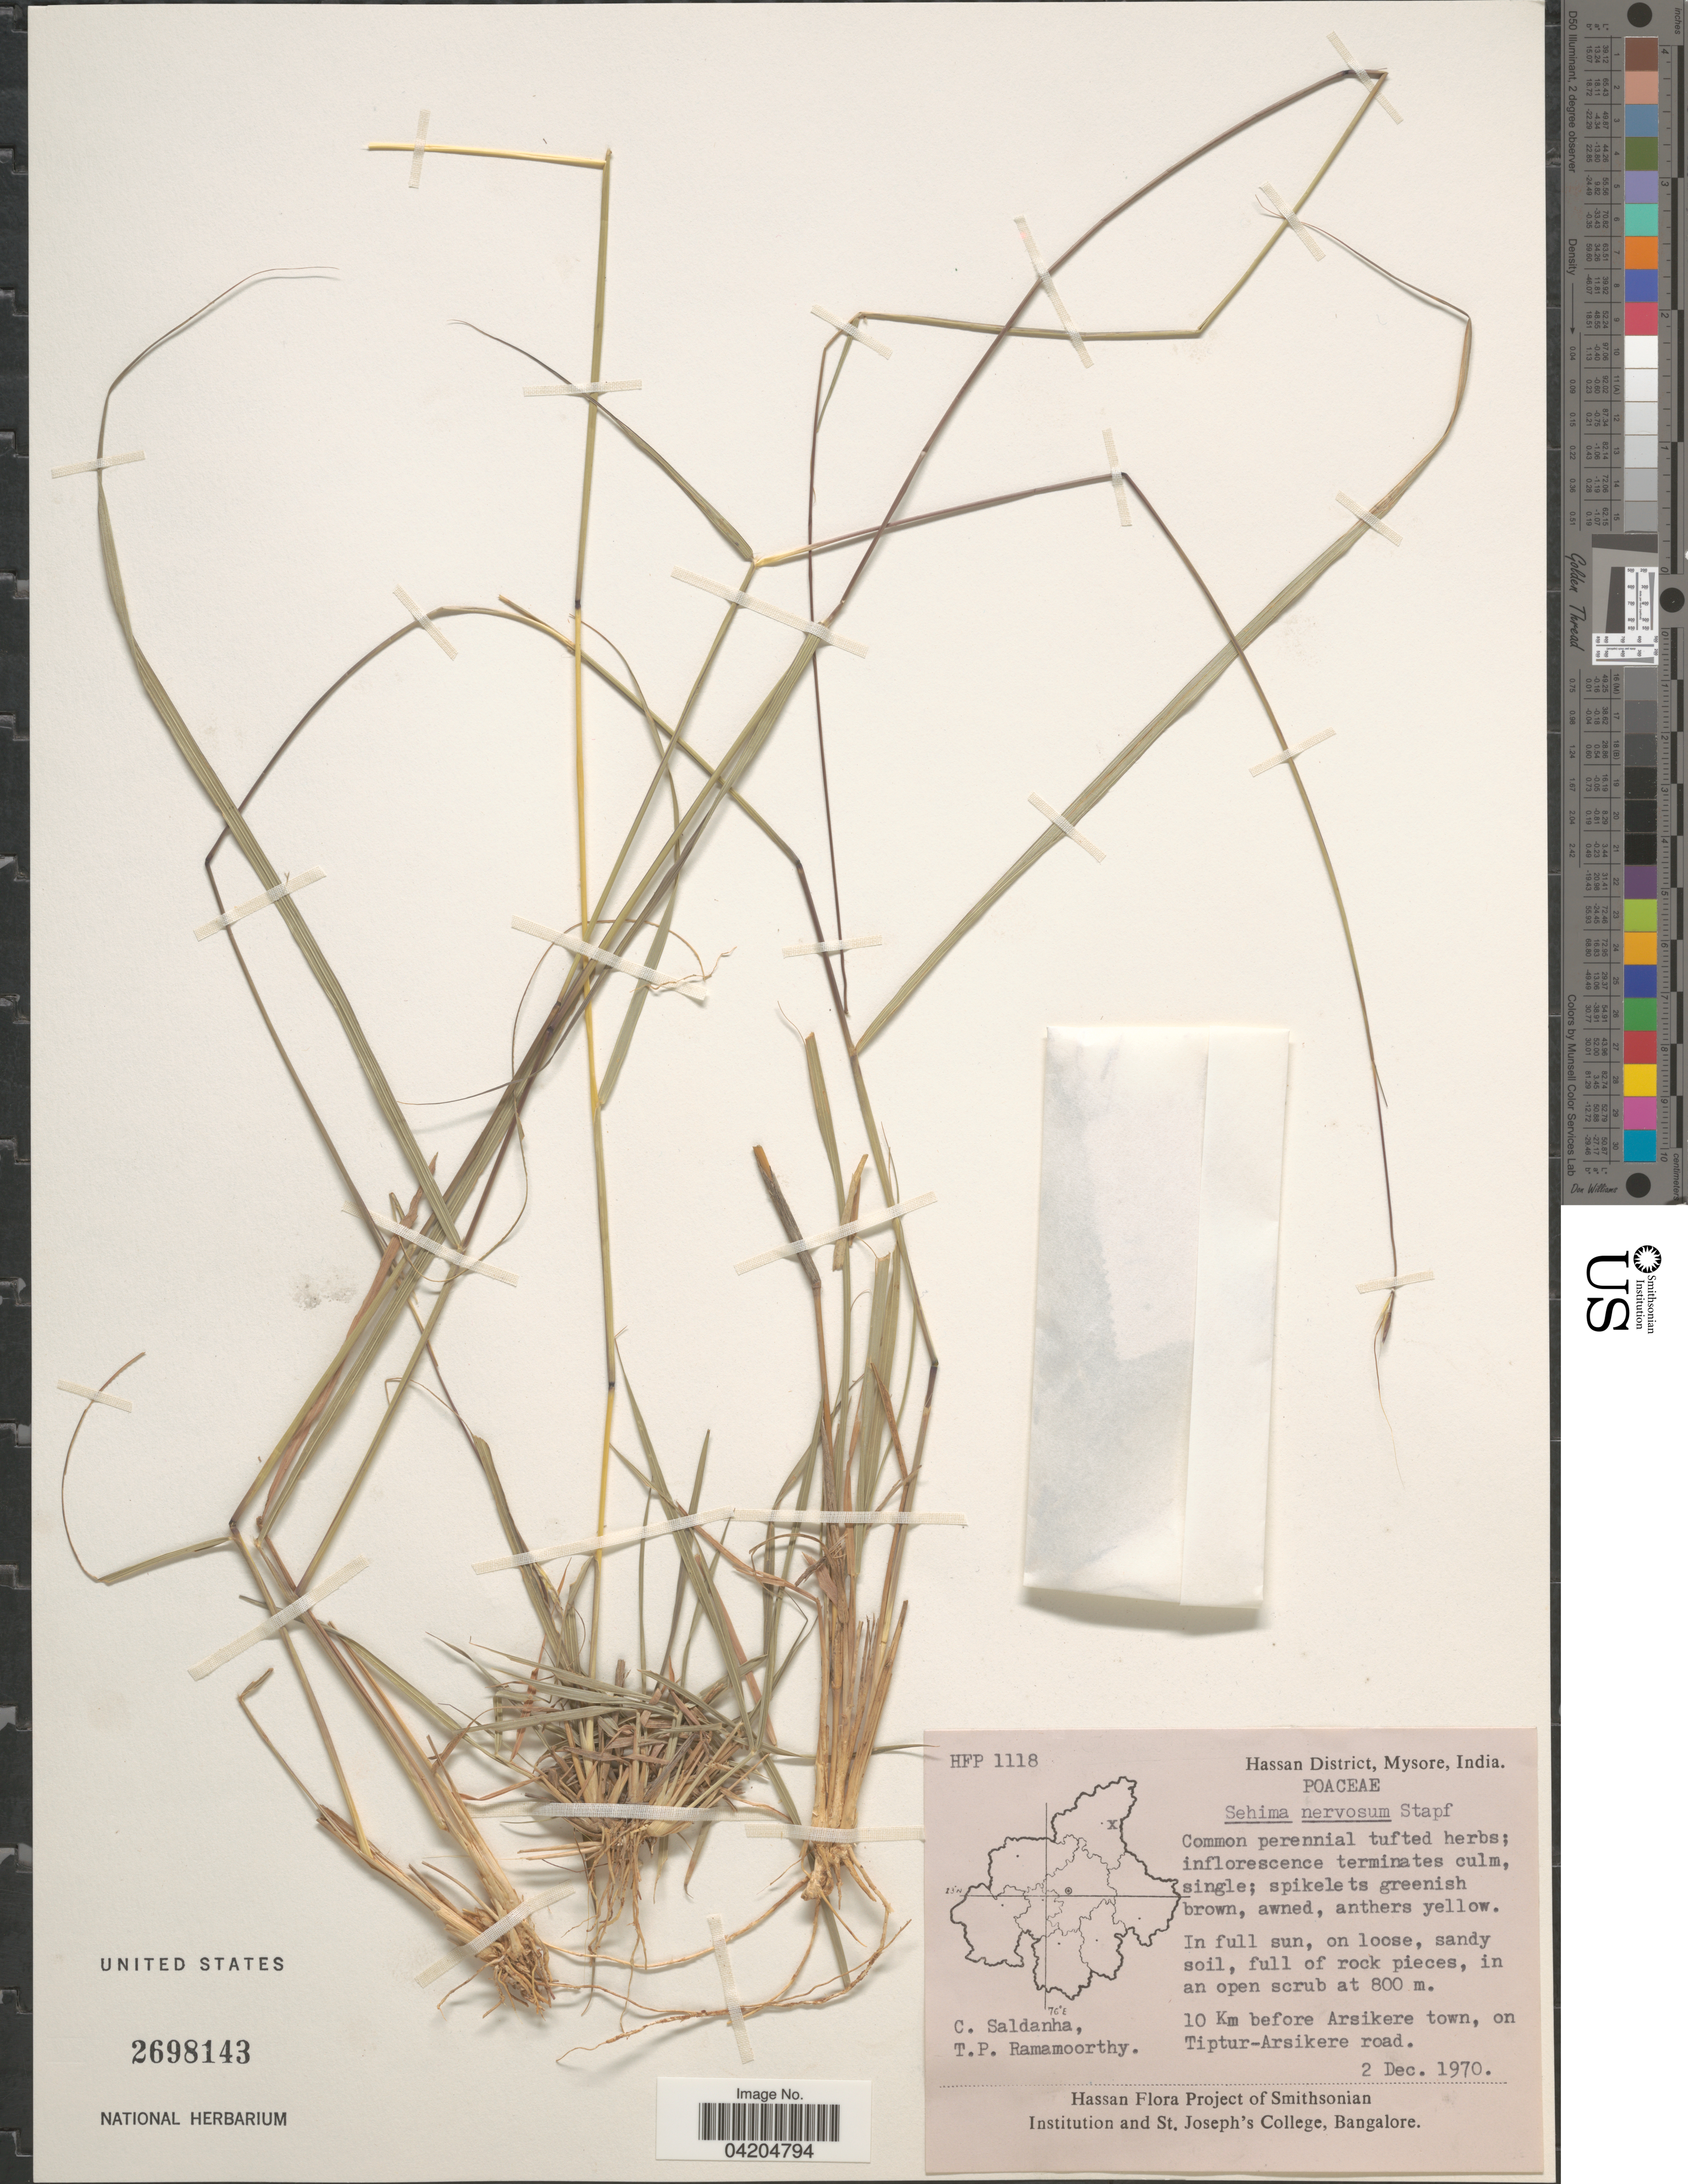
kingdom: Plantae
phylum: Tracheophyta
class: Liliopsida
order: Poales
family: Poaceae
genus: Sehima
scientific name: Sehima nervosa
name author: Stapf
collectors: C. Saldanha & T. P. Ramamoorthy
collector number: HFP1118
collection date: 1970-12-02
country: India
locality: Hassan District, Mysore. 10 Km before Arsikere town, on Tiptur-Arsikere road.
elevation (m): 800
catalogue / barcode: US 2698143